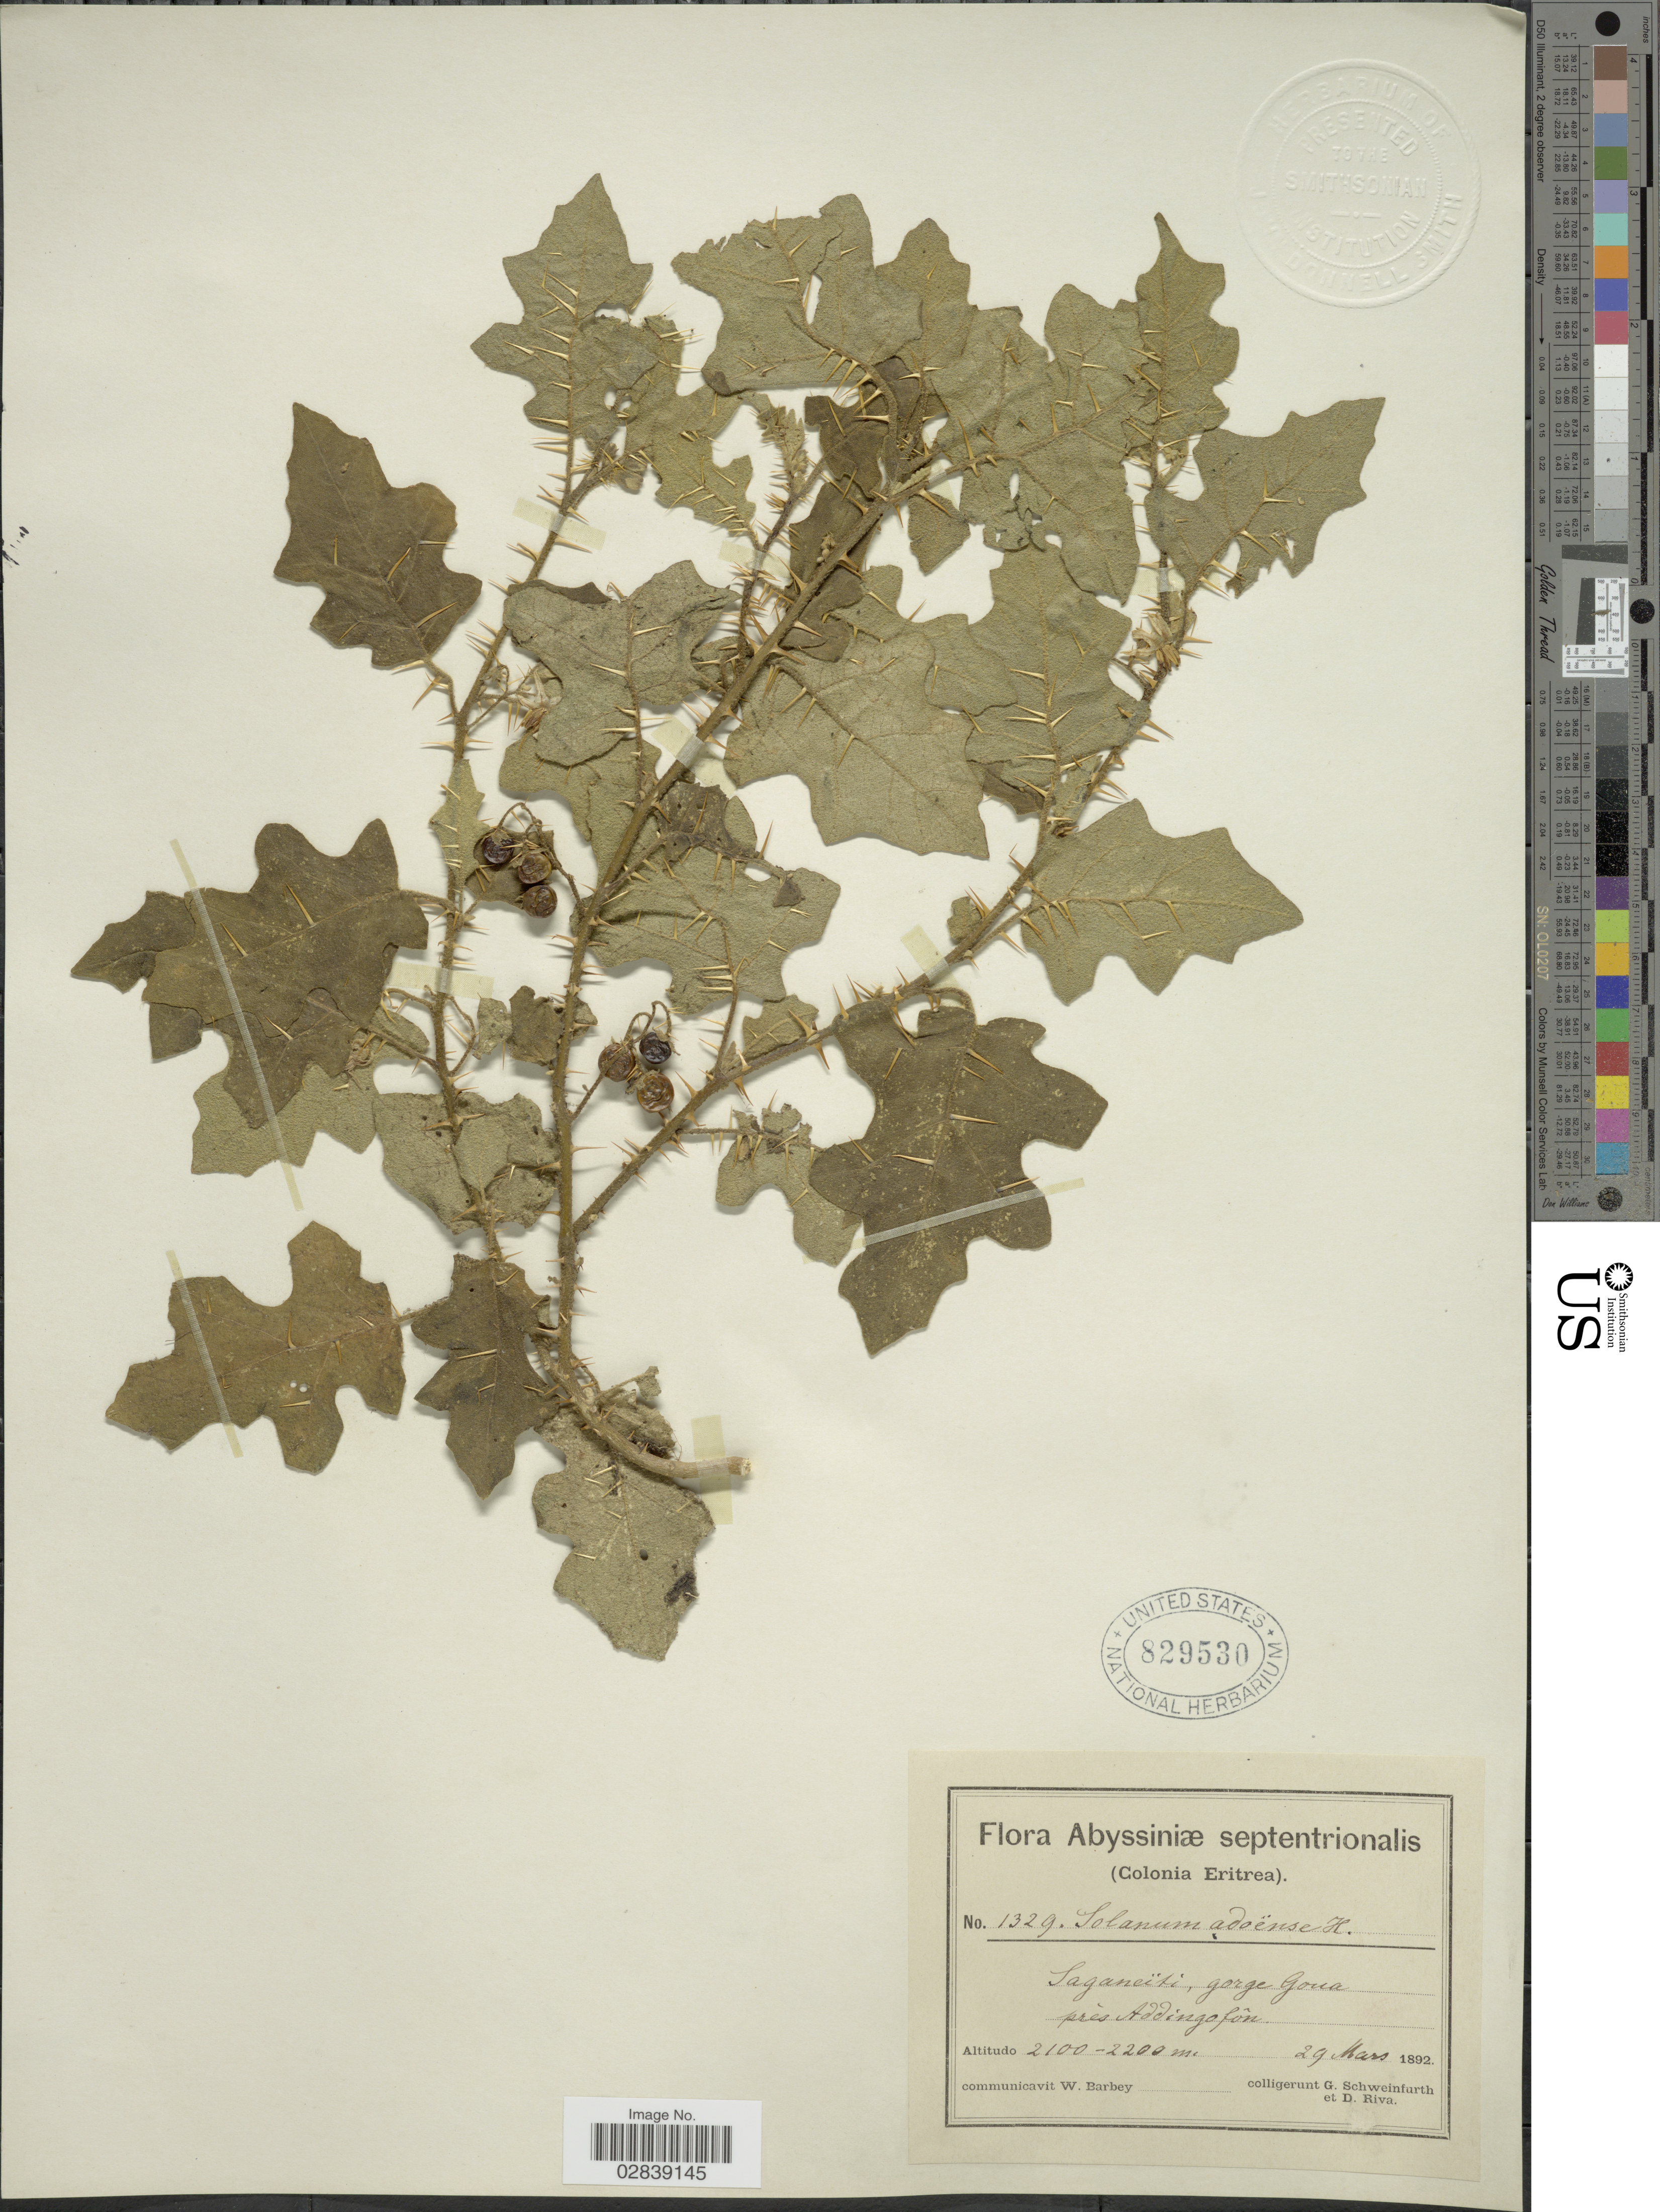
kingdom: Plantae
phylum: Tracheophyta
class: Magnoliopsida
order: Solanales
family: Solanaceae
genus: Solanum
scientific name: Solanum adoense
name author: Hochst. ex A. Rich.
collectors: G. A. Schweinfurth (herbarium) & D. Riva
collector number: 1329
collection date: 1892-03-29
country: Eritrea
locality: Abyssiniæ septentrionalis. (Colonia Eritrea). Saganeïti, gorge Goua près Addingofôn.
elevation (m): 2100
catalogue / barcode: US 829530